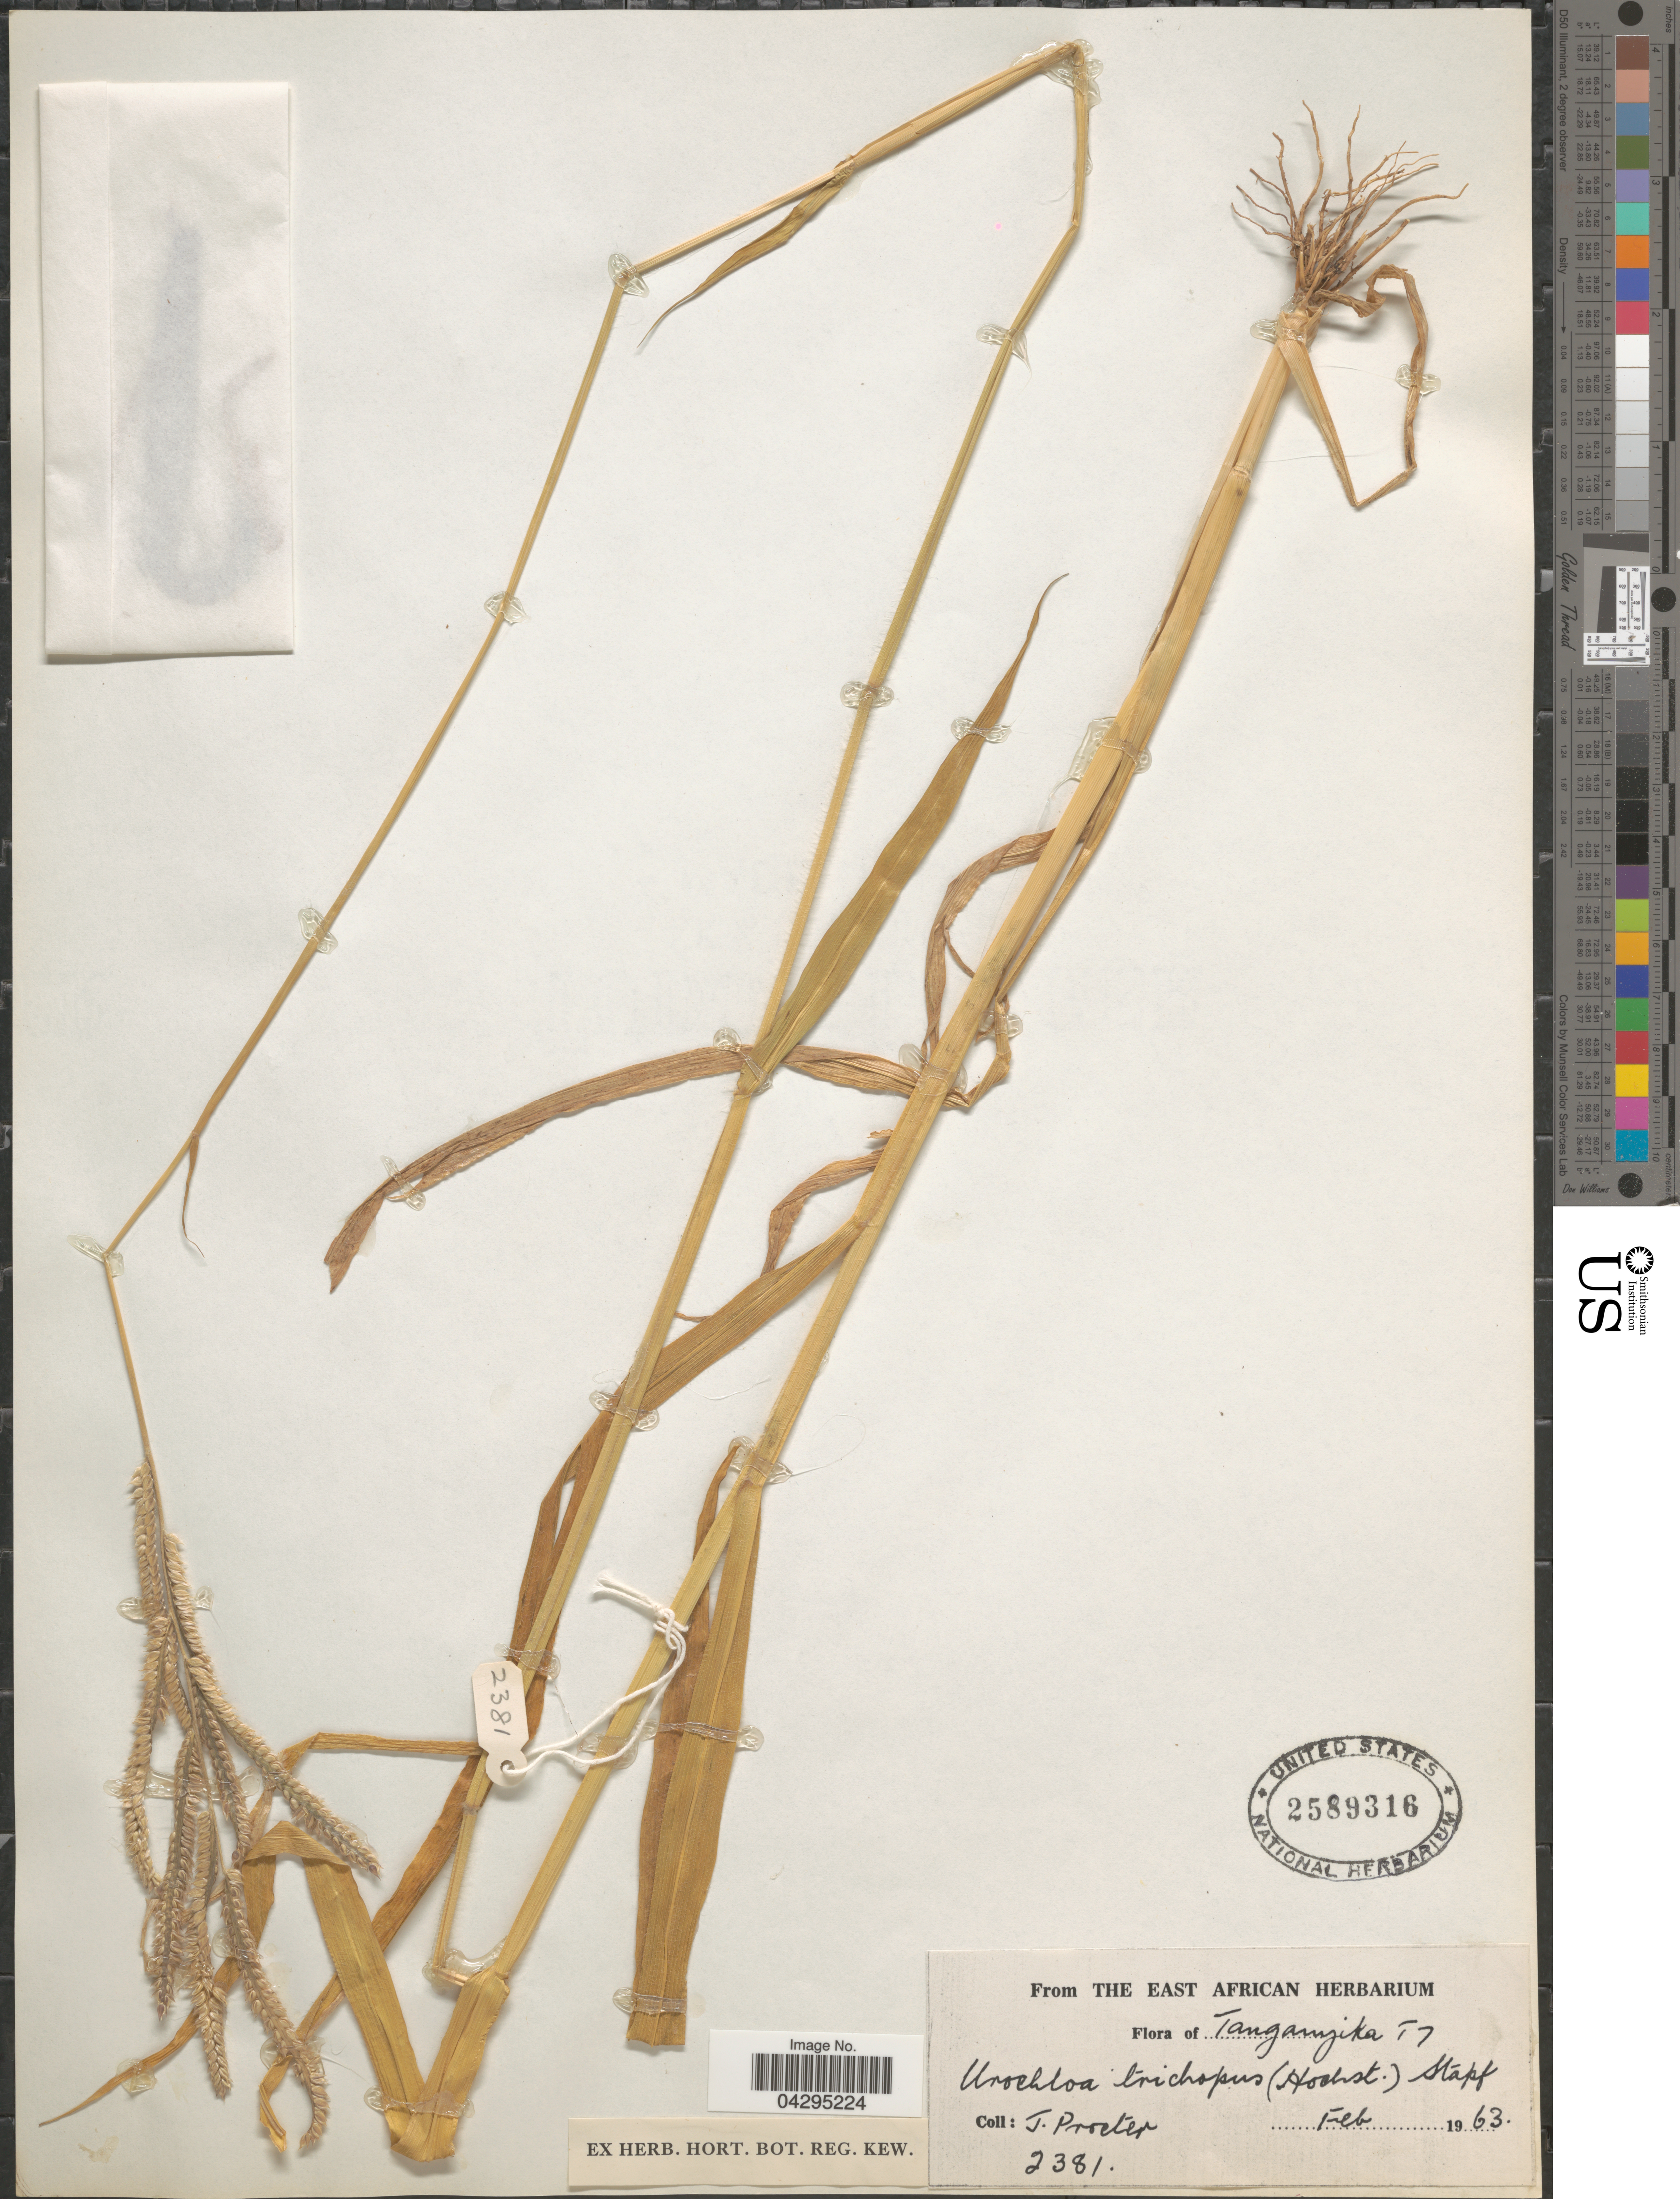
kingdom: Plantae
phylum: Tracheophyta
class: Liliopsida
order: Poales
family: Poaceae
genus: Urochloa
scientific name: Urochloa trichopus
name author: (Hochst.) Stapf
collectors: J. Procter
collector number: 2381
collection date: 1963-02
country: Tanzania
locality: Tanganyika T7.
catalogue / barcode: US 2589316